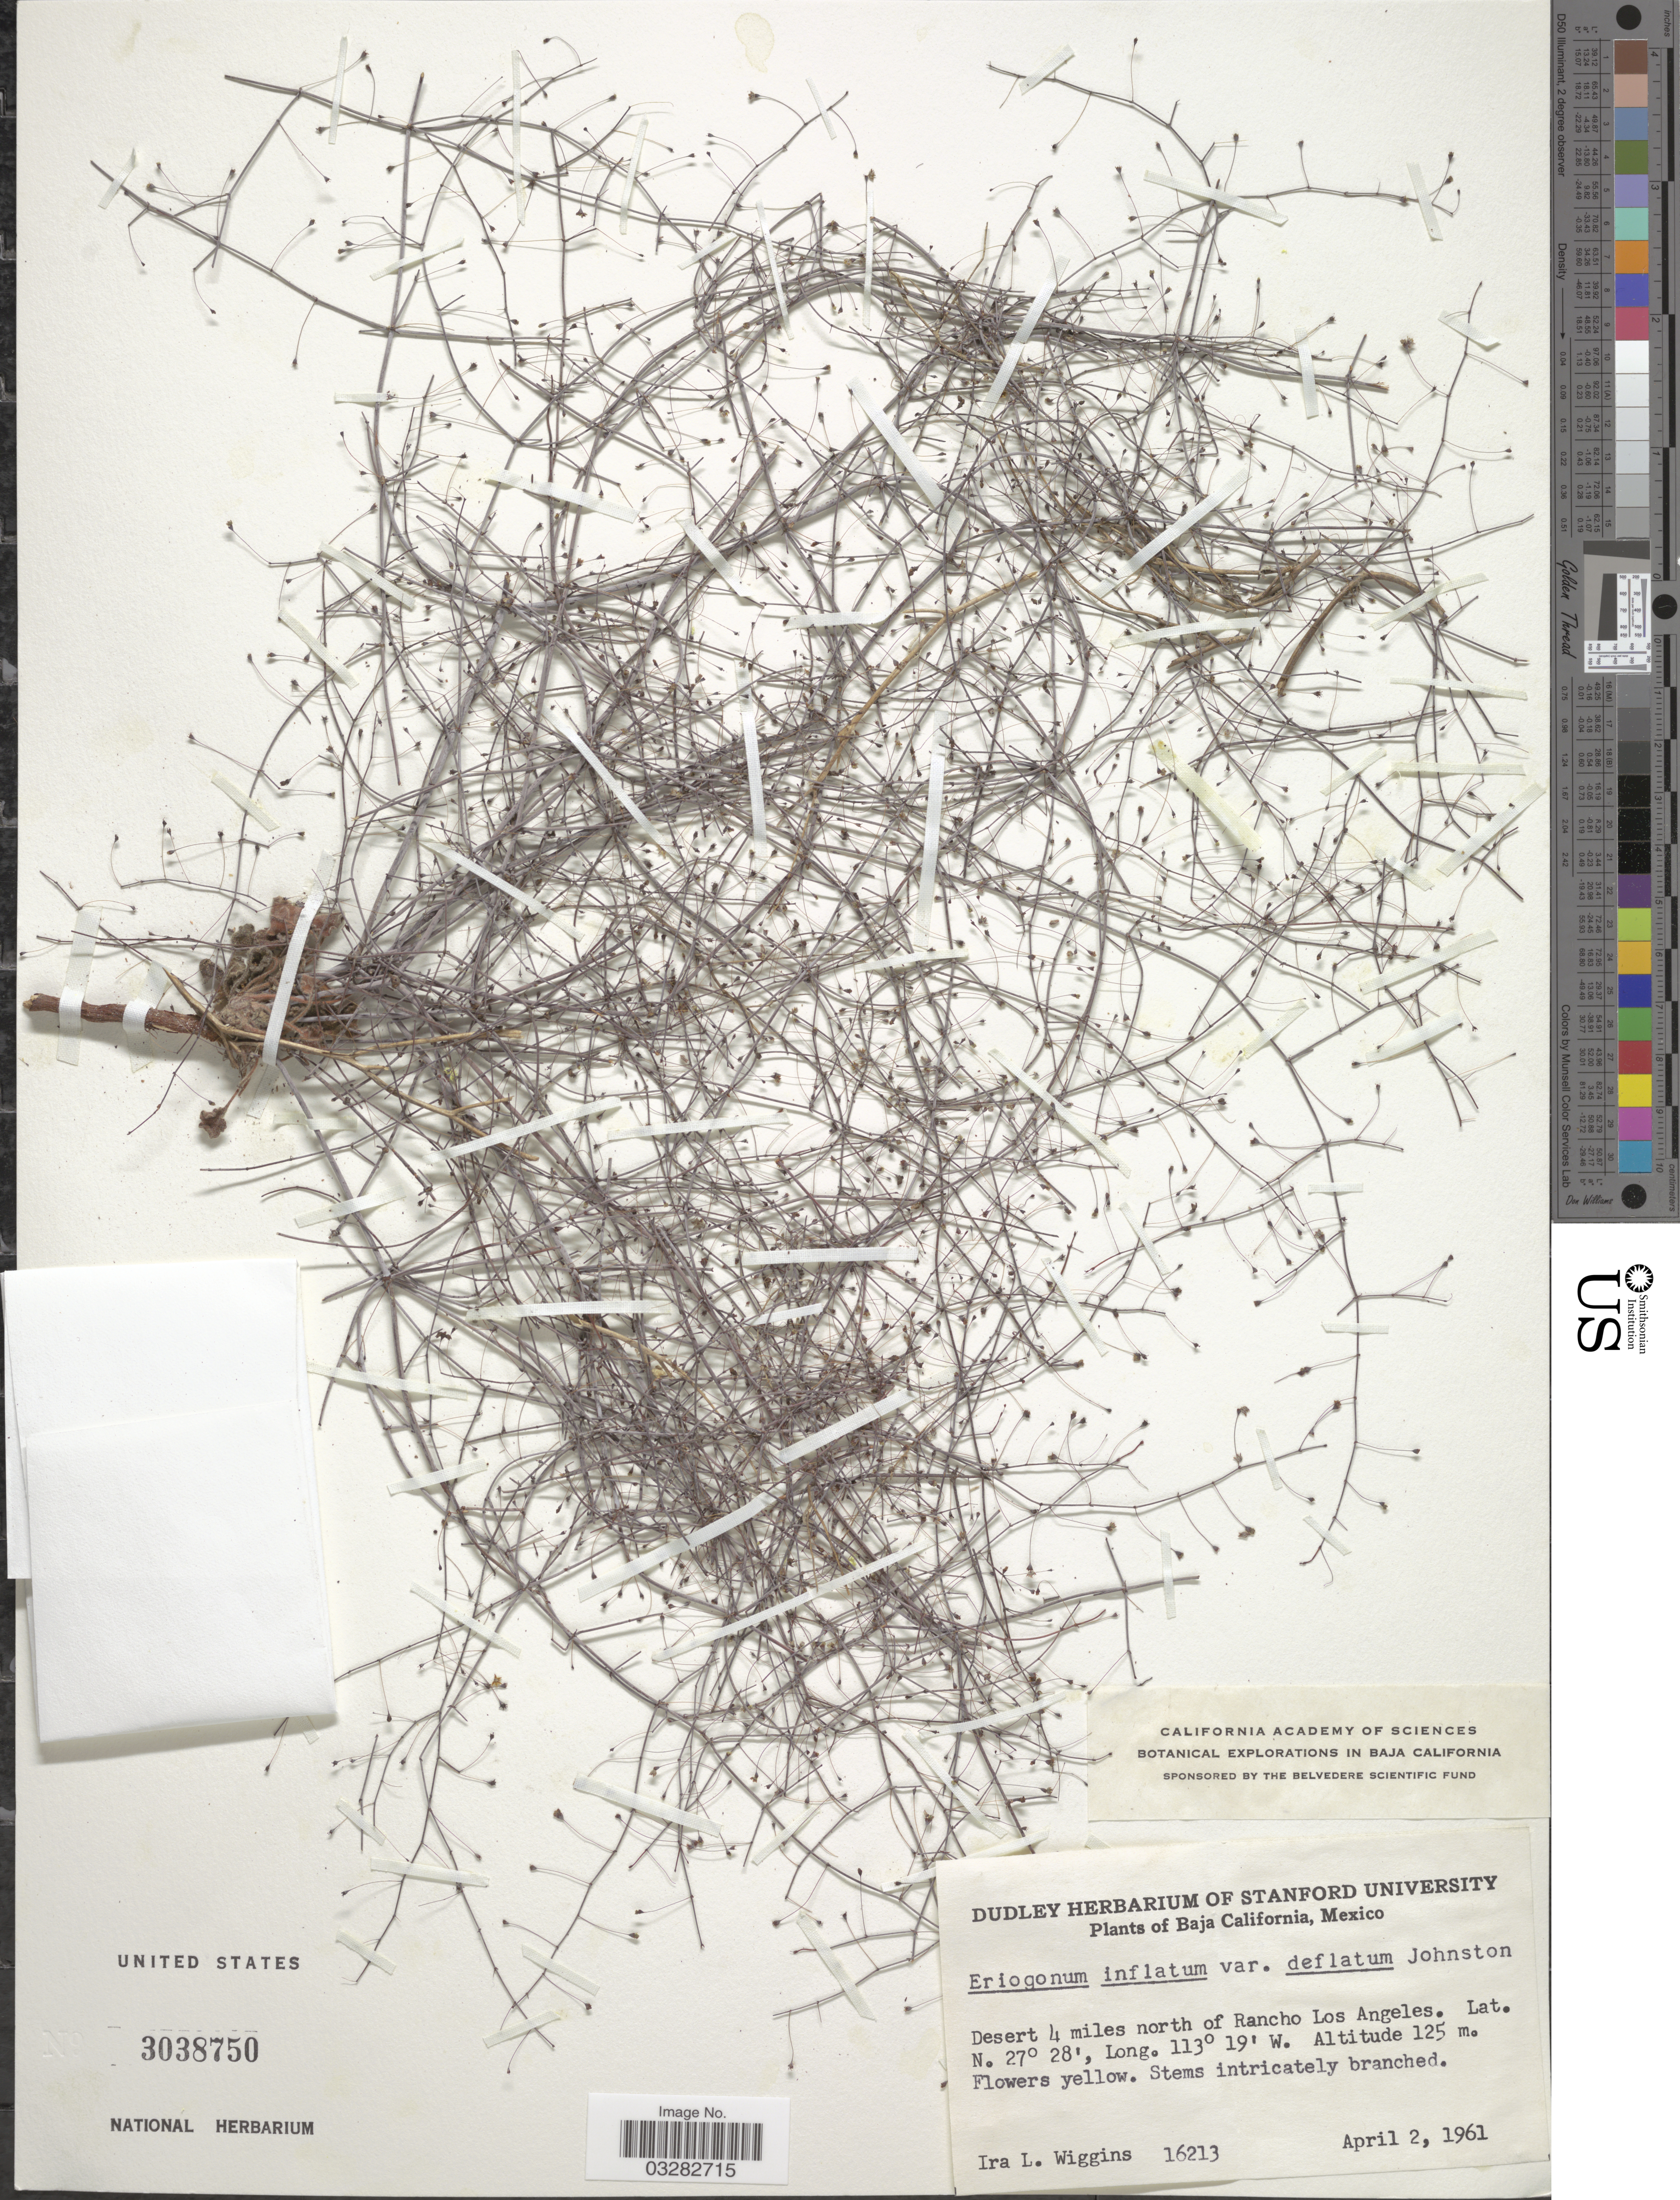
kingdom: Plantae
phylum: Tracheophyta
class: Magnoliopsida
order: Caryophyllales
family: Polygonaceae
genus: Eriogonum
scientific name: Eriogonum inflatum var. deflatum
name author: I.M. Johnst.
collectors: I. L. Wiggins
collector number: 16213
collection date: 1961-04-02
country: Mexico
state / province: Baja California Sur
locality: Desert 4 miles north of Rancho Los Angeles.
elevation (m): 125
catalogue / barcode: US 3038750